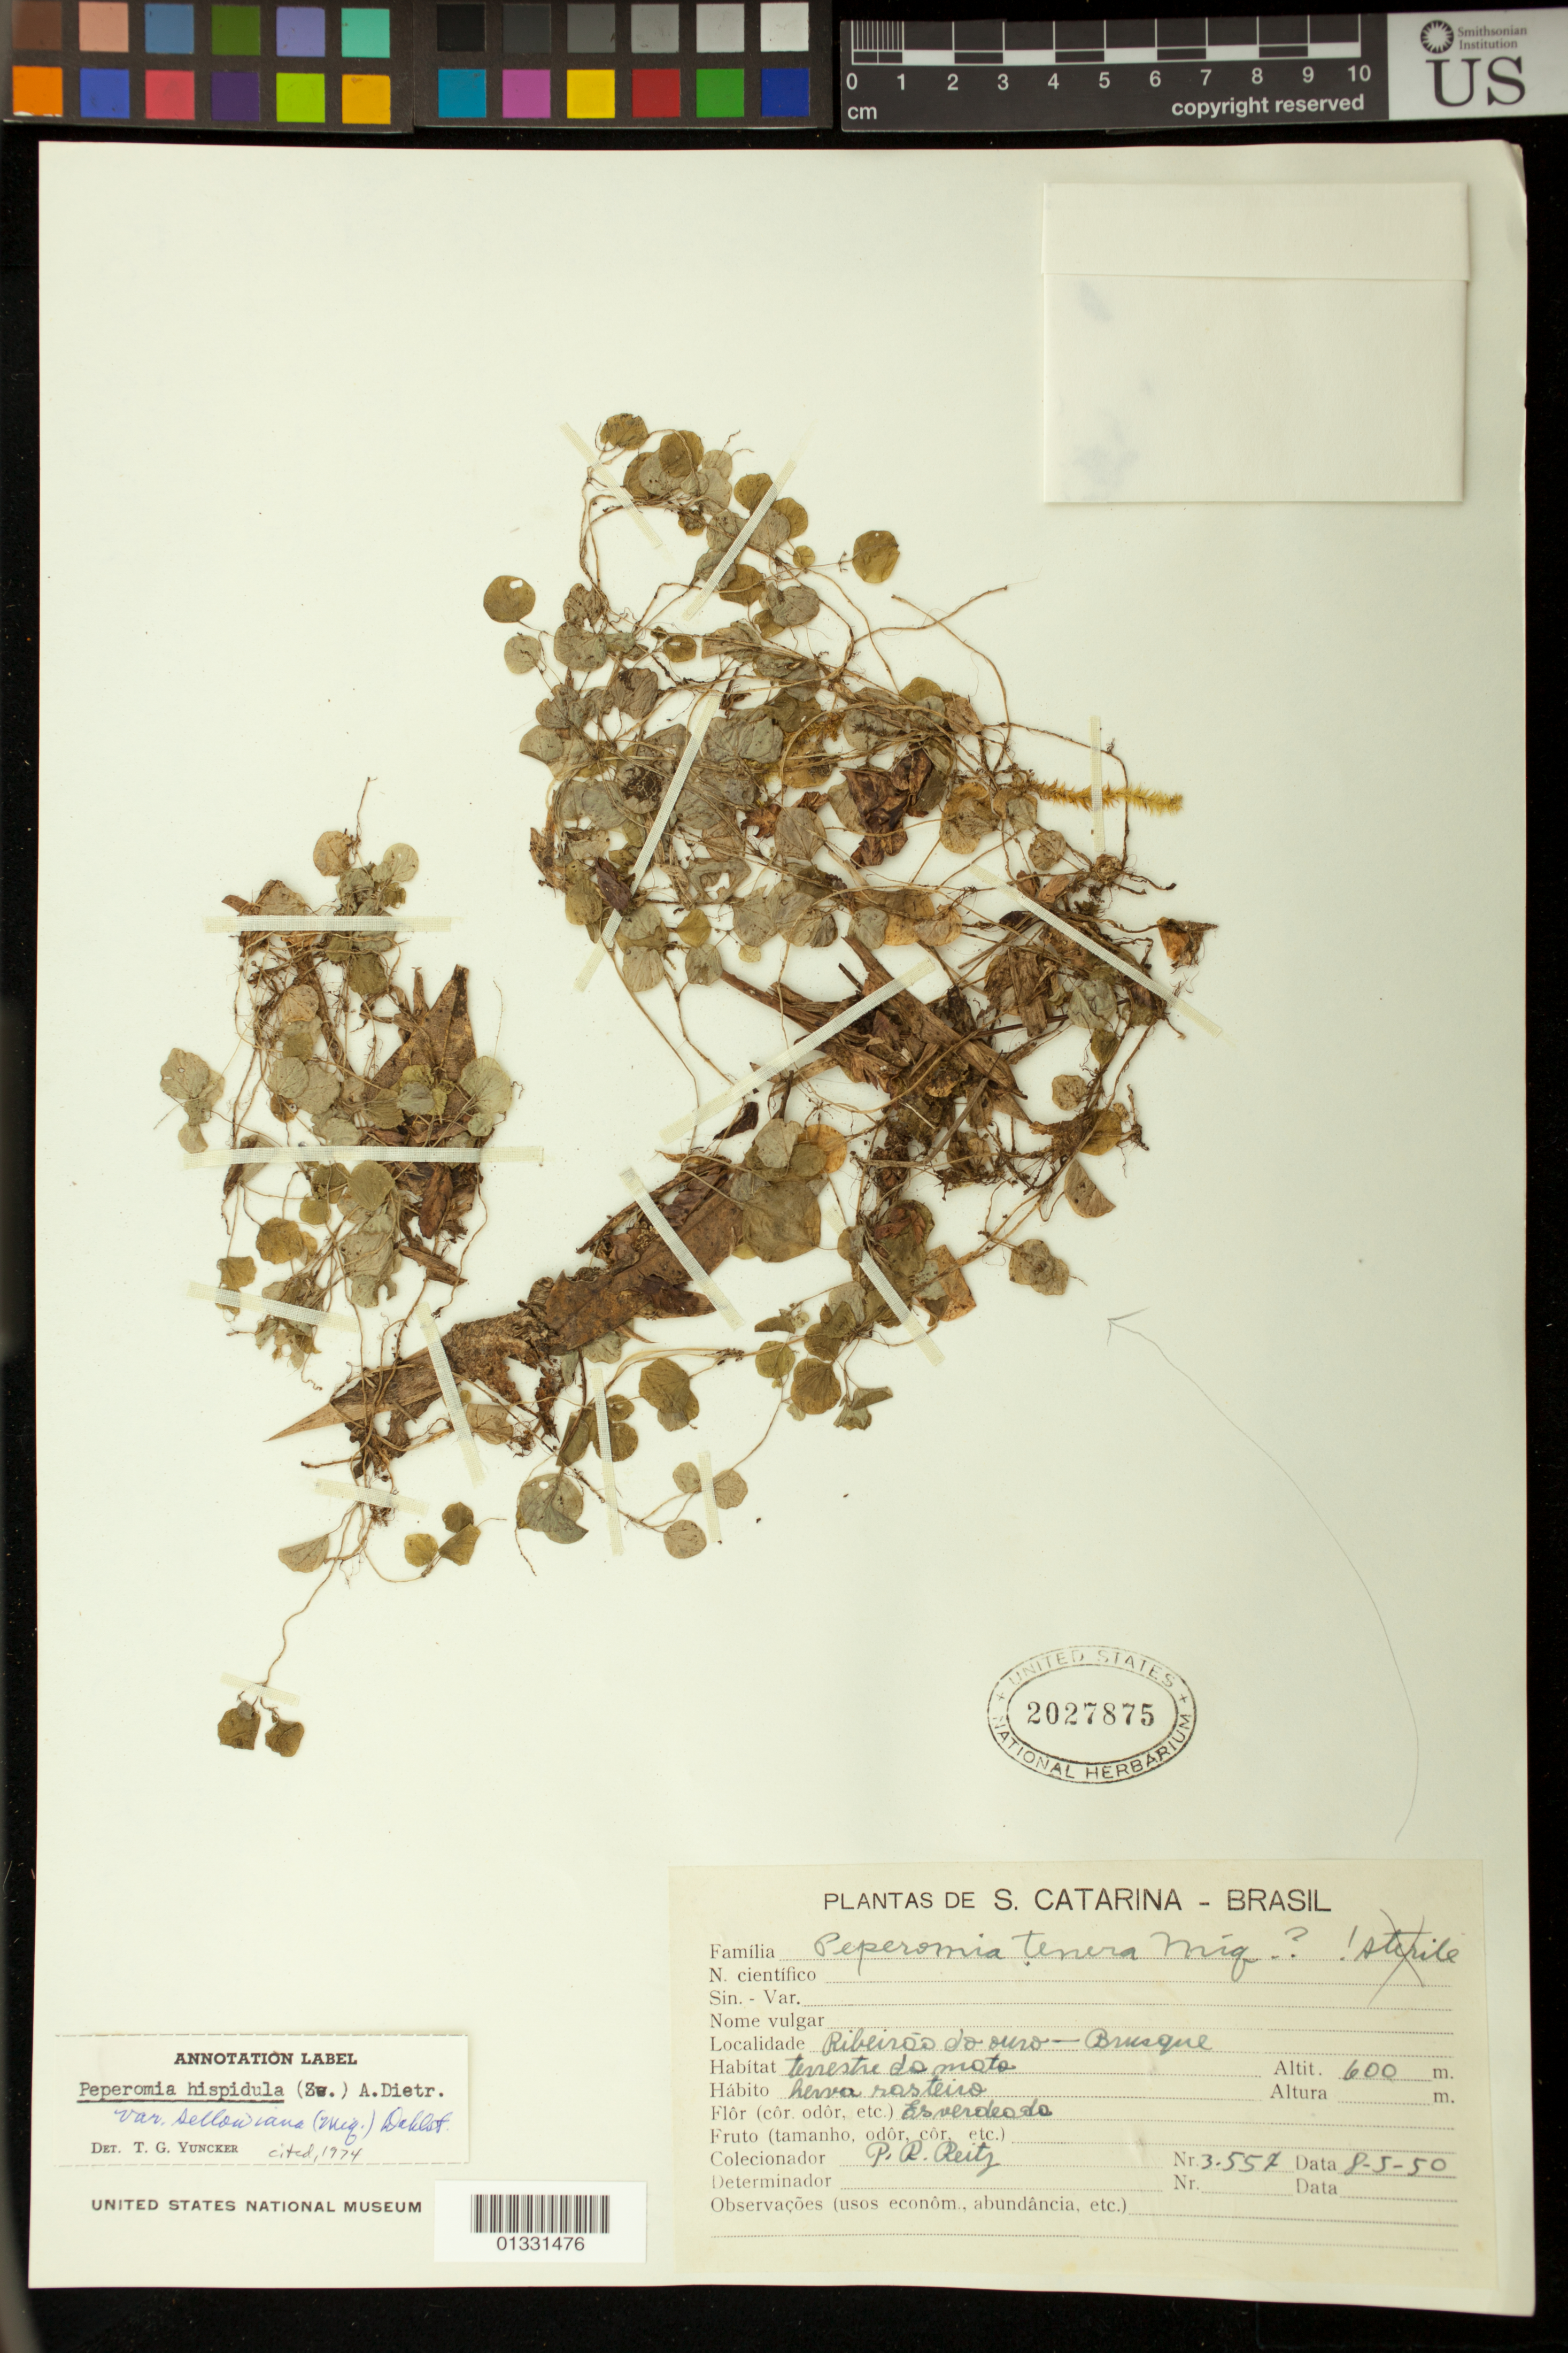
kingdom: Plantae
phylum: Tracheophyta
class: Magnoliopsida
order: Piperales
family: Piperaceae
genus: Peperomia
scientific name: Peperomia hispidula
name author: (Sw.) A. Dietr.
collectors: R. Reitz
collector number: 3557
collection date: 1950-05-08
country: Brazil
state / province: Santa Catarina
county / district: Brusque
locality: Ribeirão do Ouro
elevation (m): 600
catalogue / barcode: US 2027875